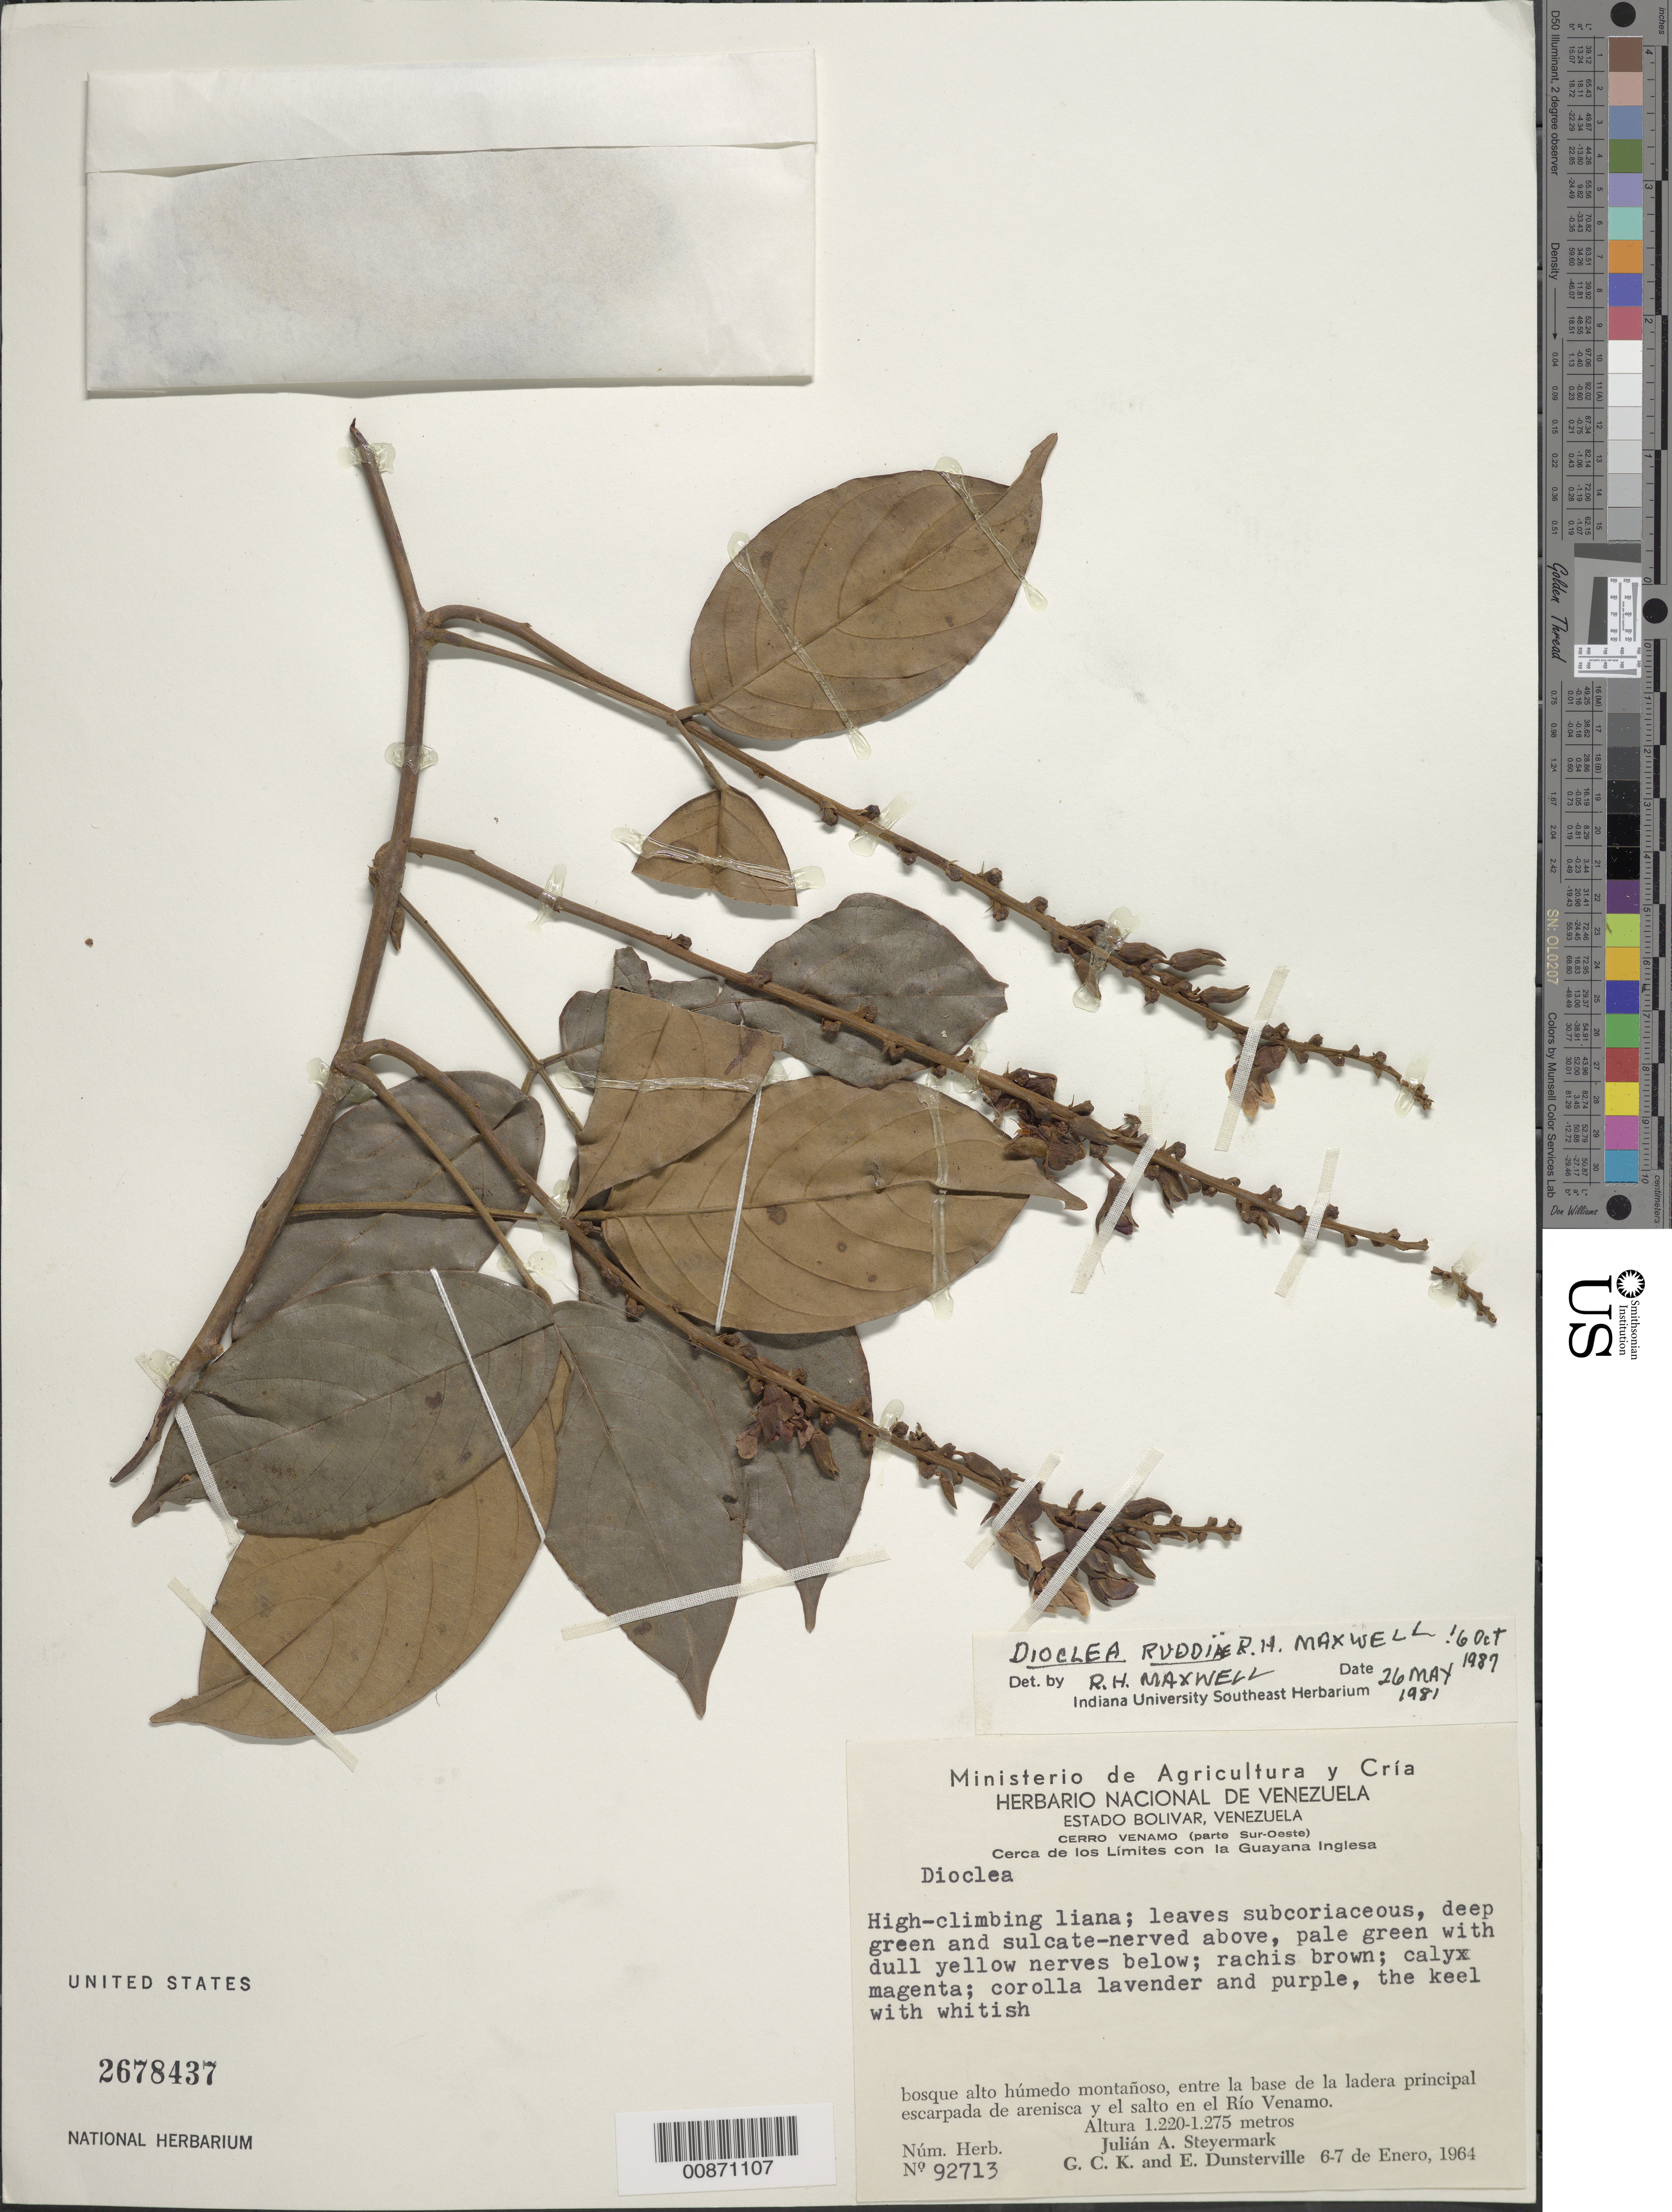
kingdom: Plantae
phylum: Tracheophyta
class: Magnoliopsida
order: Fabales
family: Fabaceae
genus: Macropsychanthus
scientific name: Macropsychanthus ruddiae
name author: (R.H. Maxwell) L.P. Queiroz & Snak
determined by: Strong, Mark T., (BOT), Smithsonian Institution - National Museum of Natural History (UNITED STATES)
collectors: J. Steyermark, G. C. K. Dunsterville & E. Dunsterville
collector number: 92813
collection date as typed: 6-Jan-64 to 7-Jan-64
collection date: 1964-01-06/1964-01-07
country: Venezuela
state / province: Bolívar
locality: Cerro Venamo, Río Venamo, entre la base de la ladera principal escarpada de arenisca y el salto en el Río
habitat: Bosque alto húmedo montañoso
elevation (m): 1220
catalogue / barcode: US 2678437